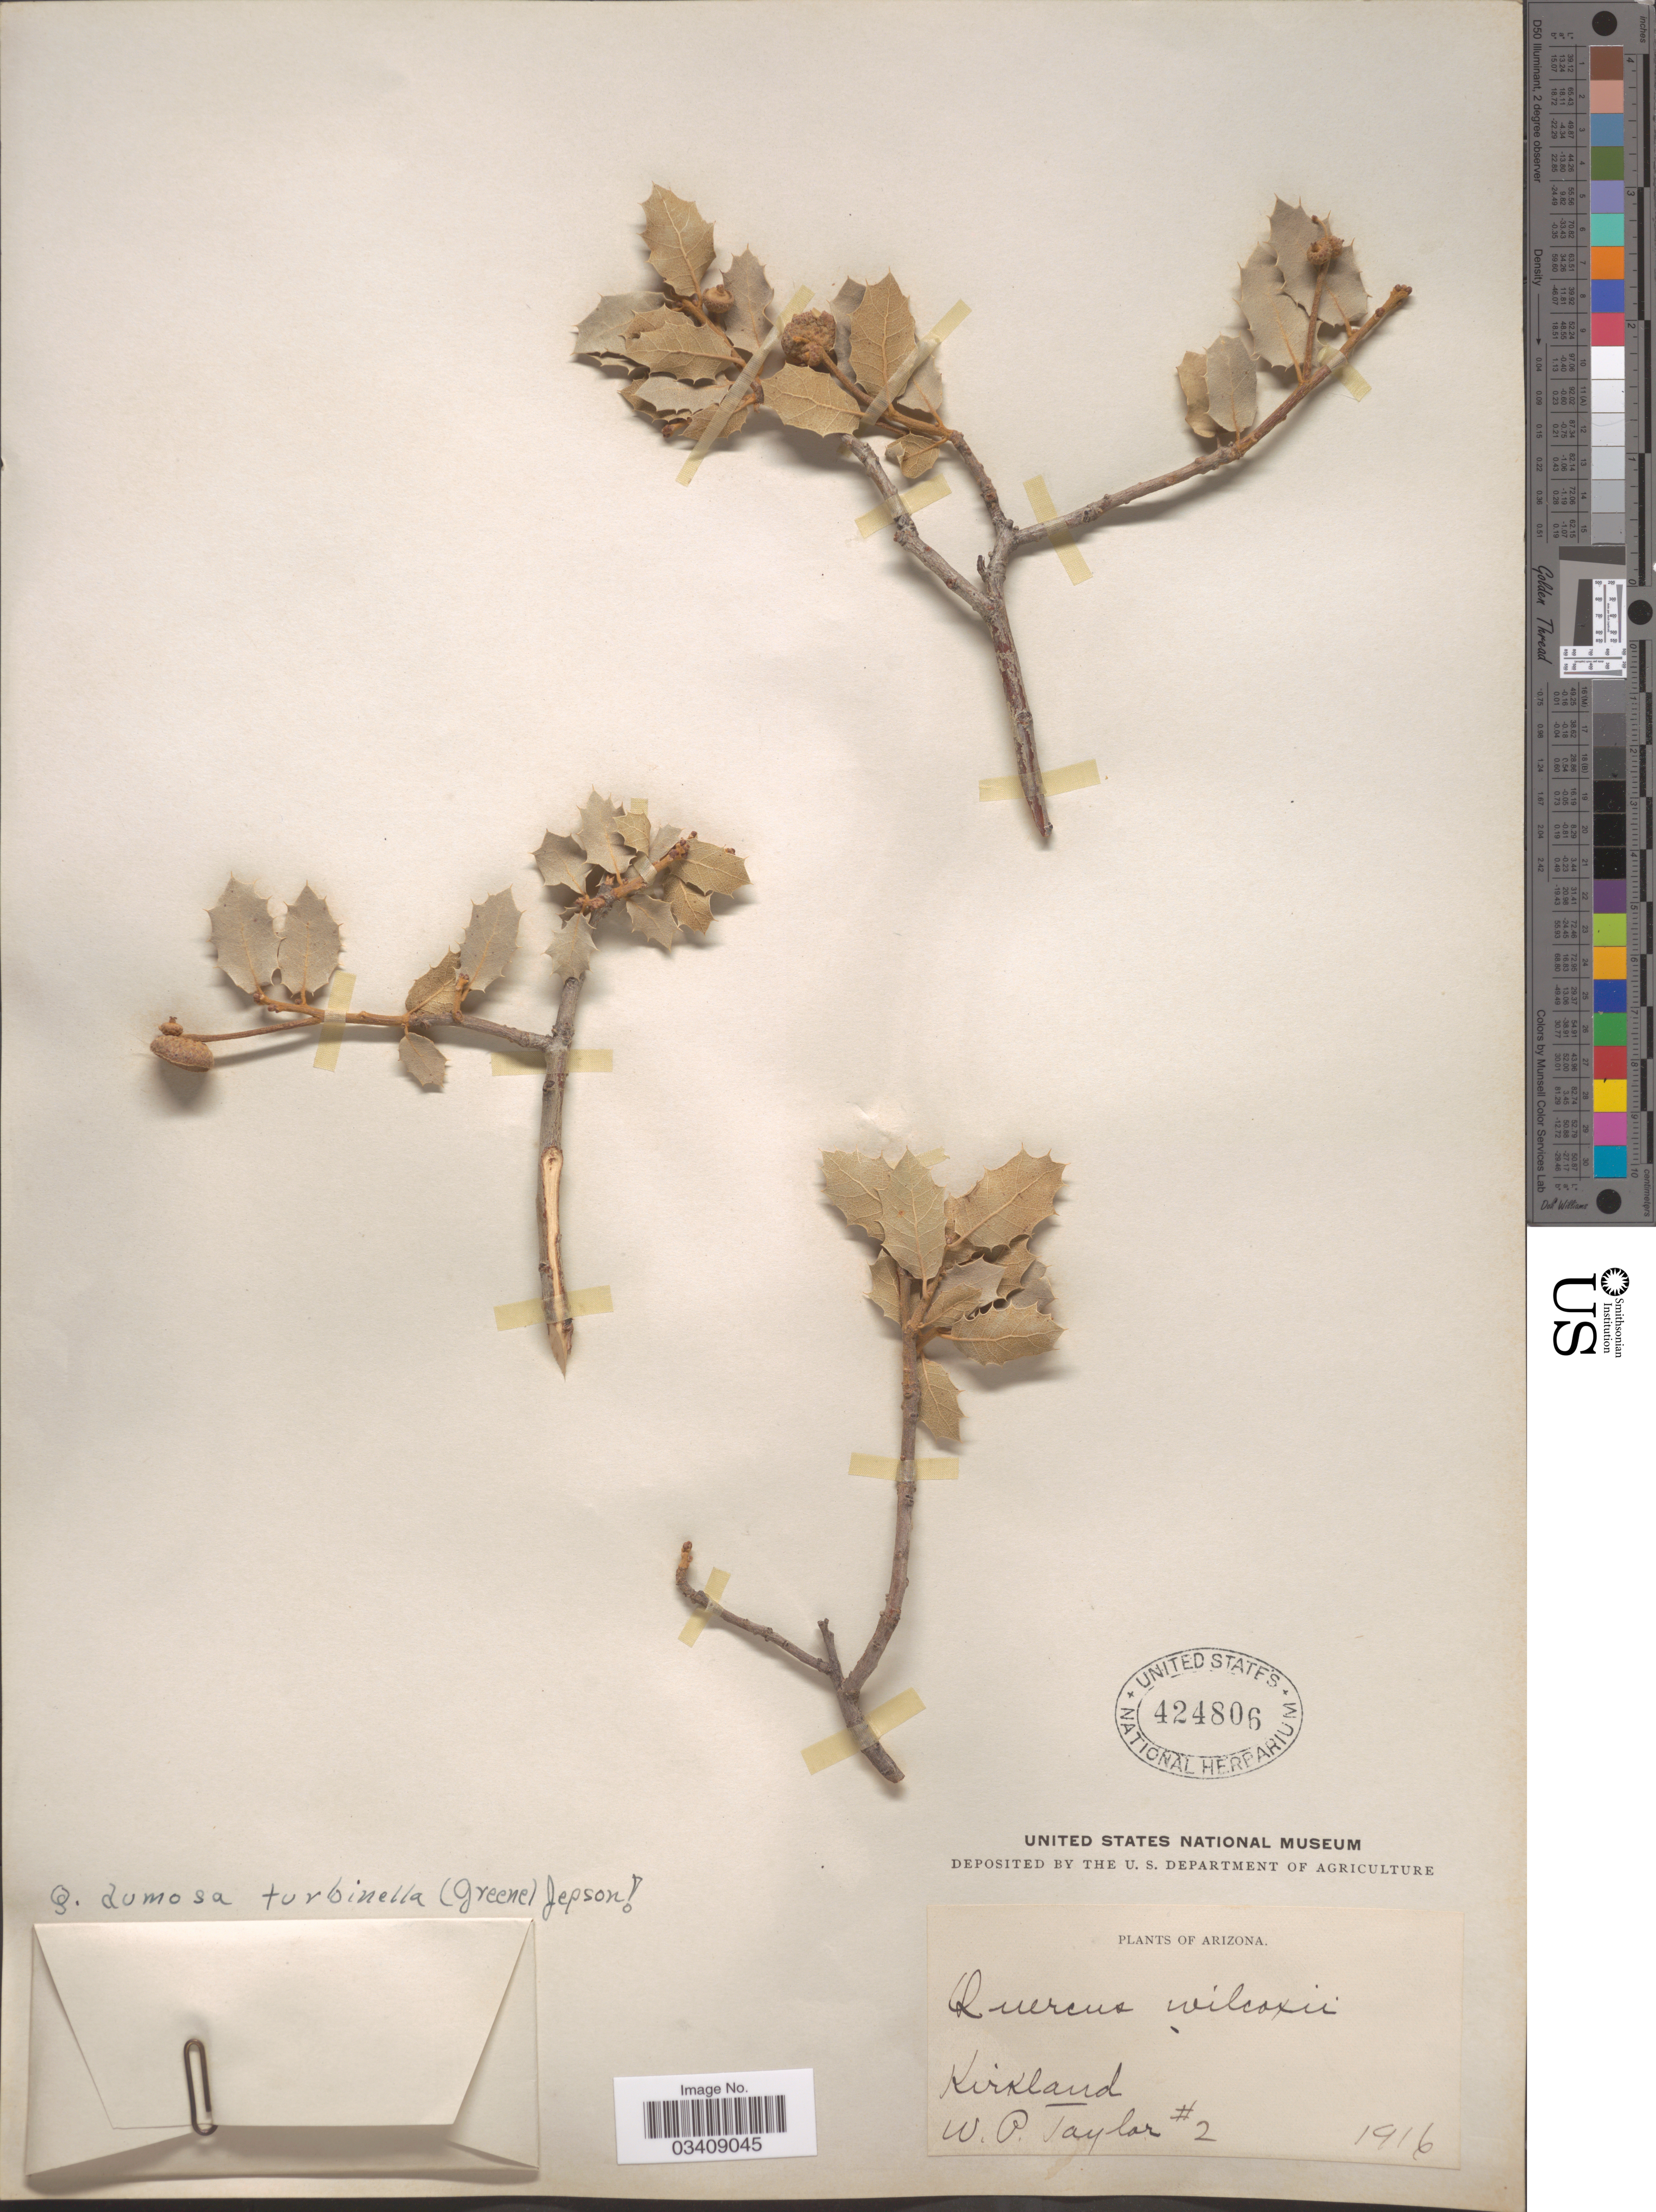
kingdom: Plantae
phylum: Tracheophyta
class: Magnoliopsida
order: Fagales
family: Fagaceae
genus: Quercus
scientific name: Quercus turbinella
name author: Greene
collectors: W. P. Taylor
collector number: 2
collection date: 1916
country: United States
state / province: Arizona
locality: Kirkland.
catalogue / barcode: US 424806